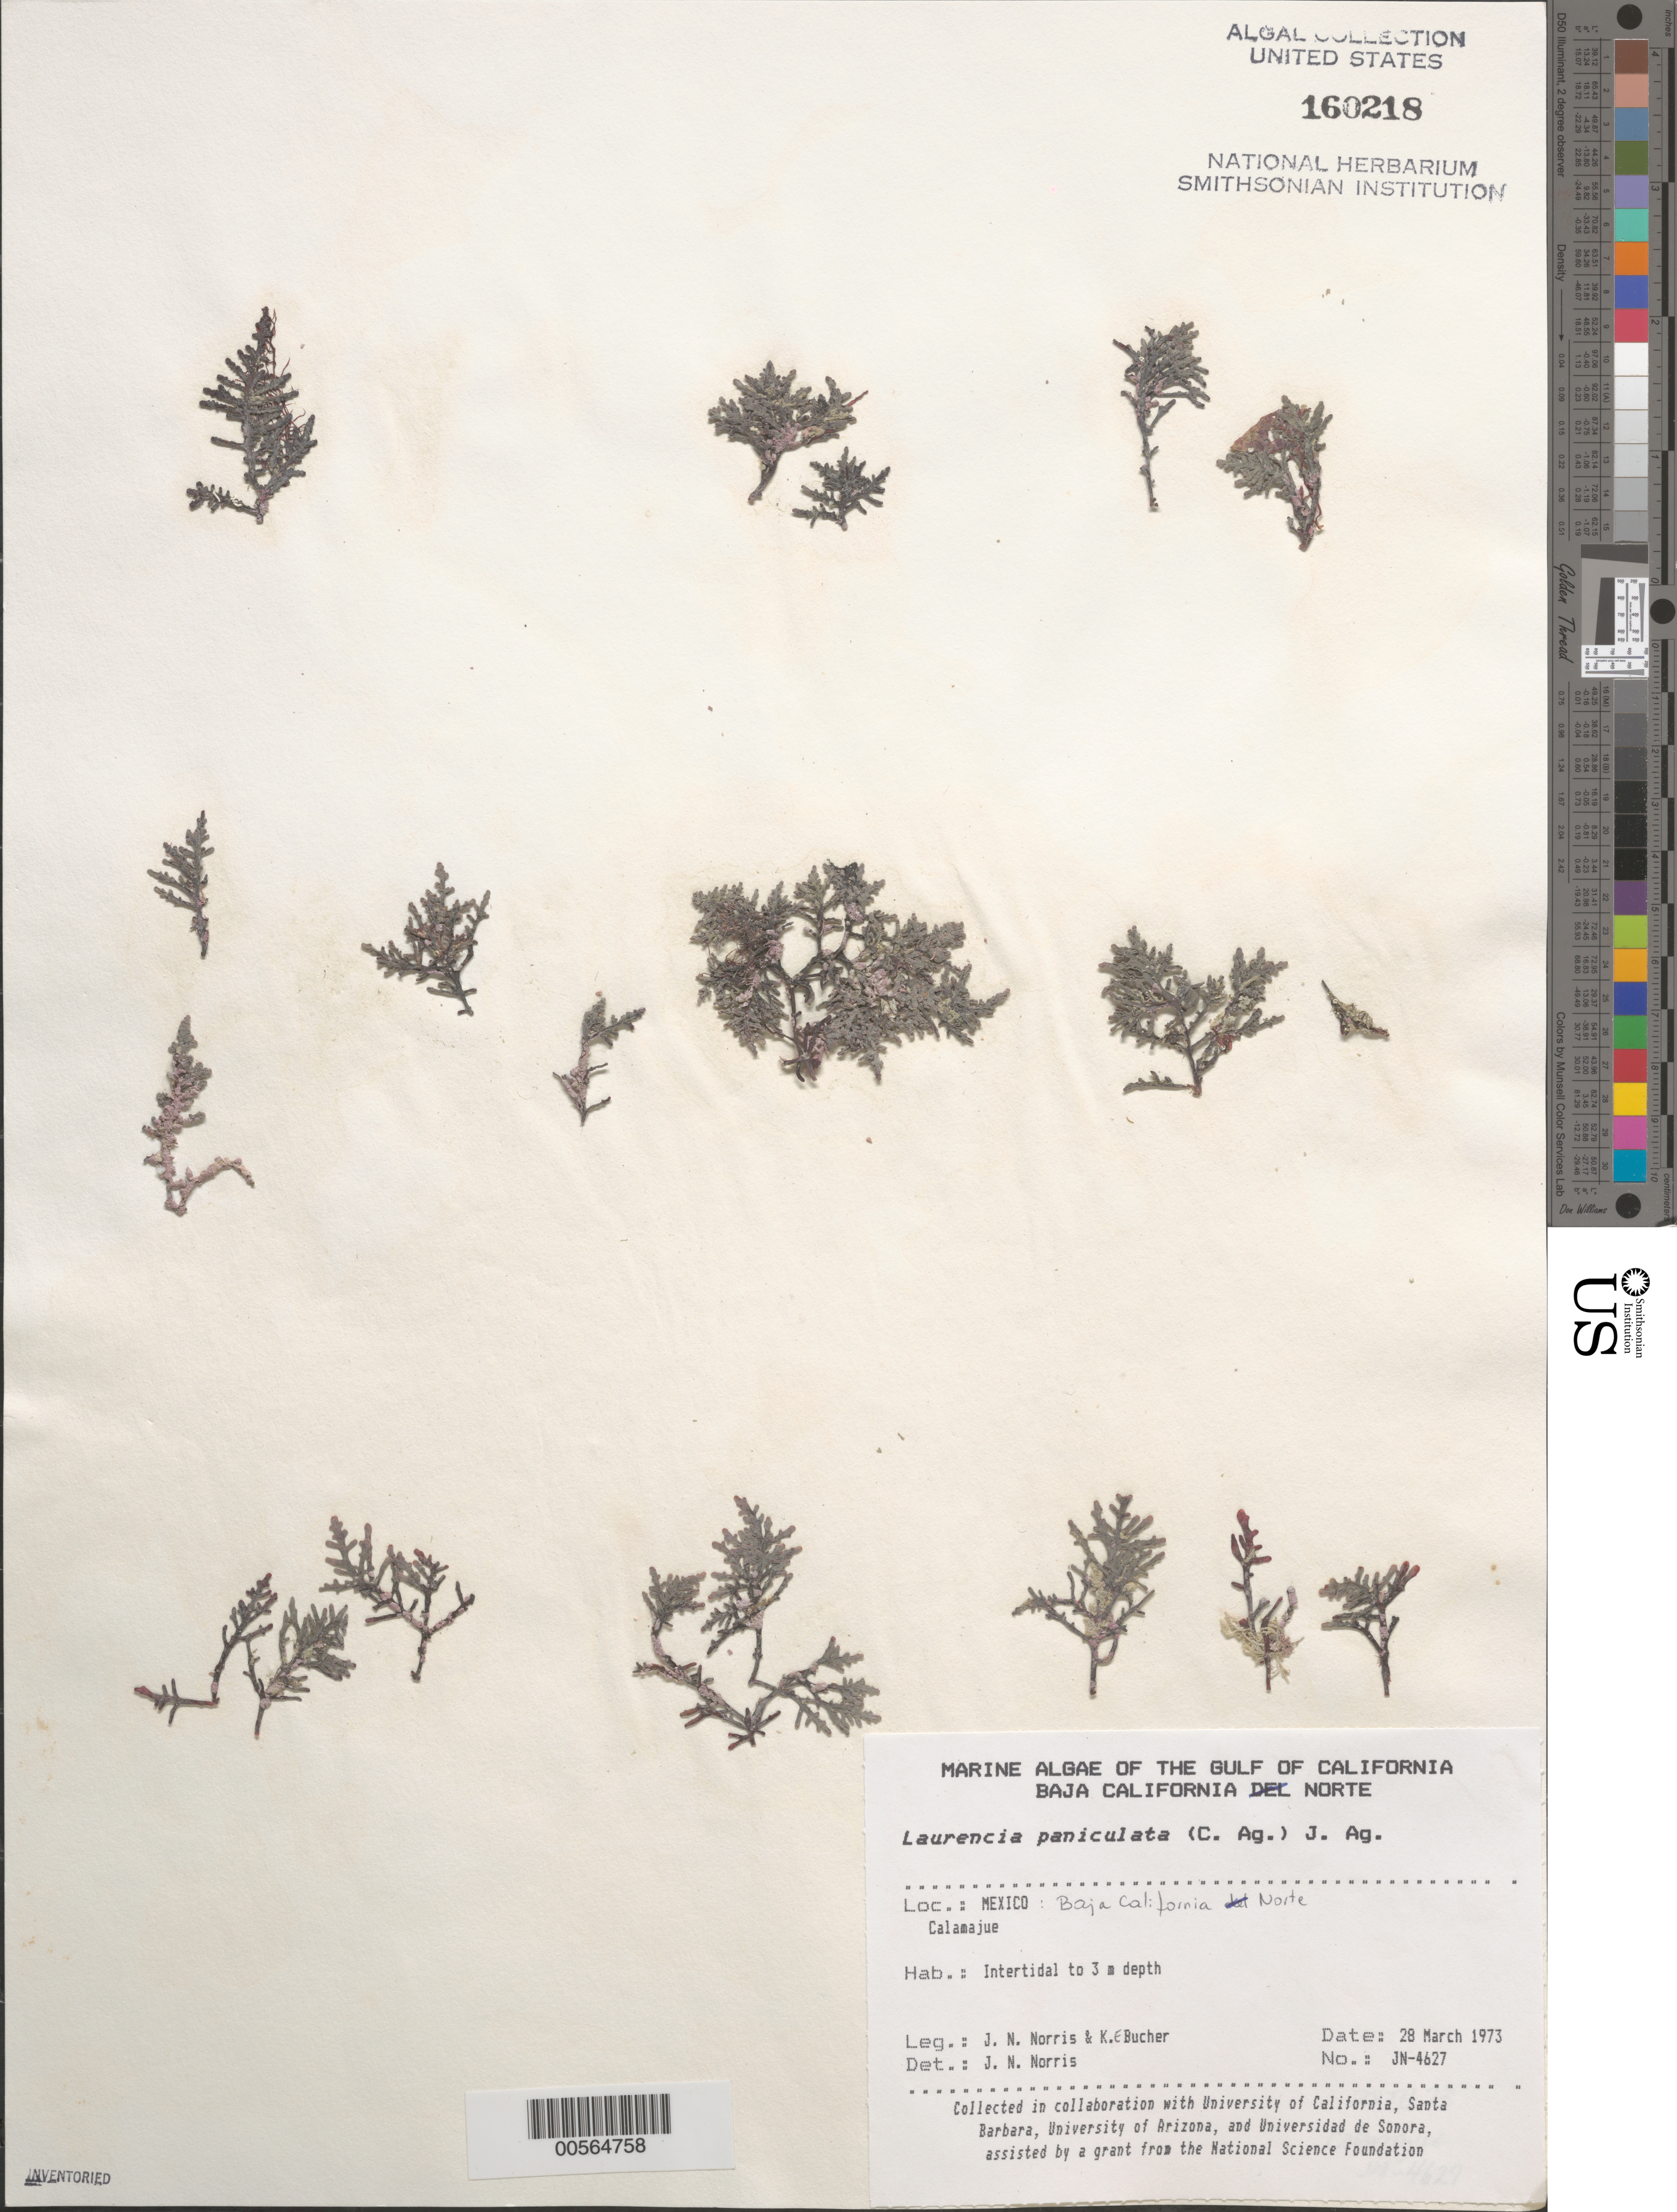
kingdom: Plantae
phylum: Rhodophyta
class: Florideophyceae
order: Ceramiales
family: Rhodomelaceae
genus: Palisada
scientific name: Palisada thuyoides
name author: (Kützing) Cassano et al.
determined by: Algae name updating Project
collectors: J. N. Norris & K. E. Bucher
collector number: JN-4627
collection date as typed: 28 Mar 1973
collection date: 1973-03-28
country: Mexico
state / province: Baja California Norte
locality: Calamajue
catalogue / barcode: US 160218